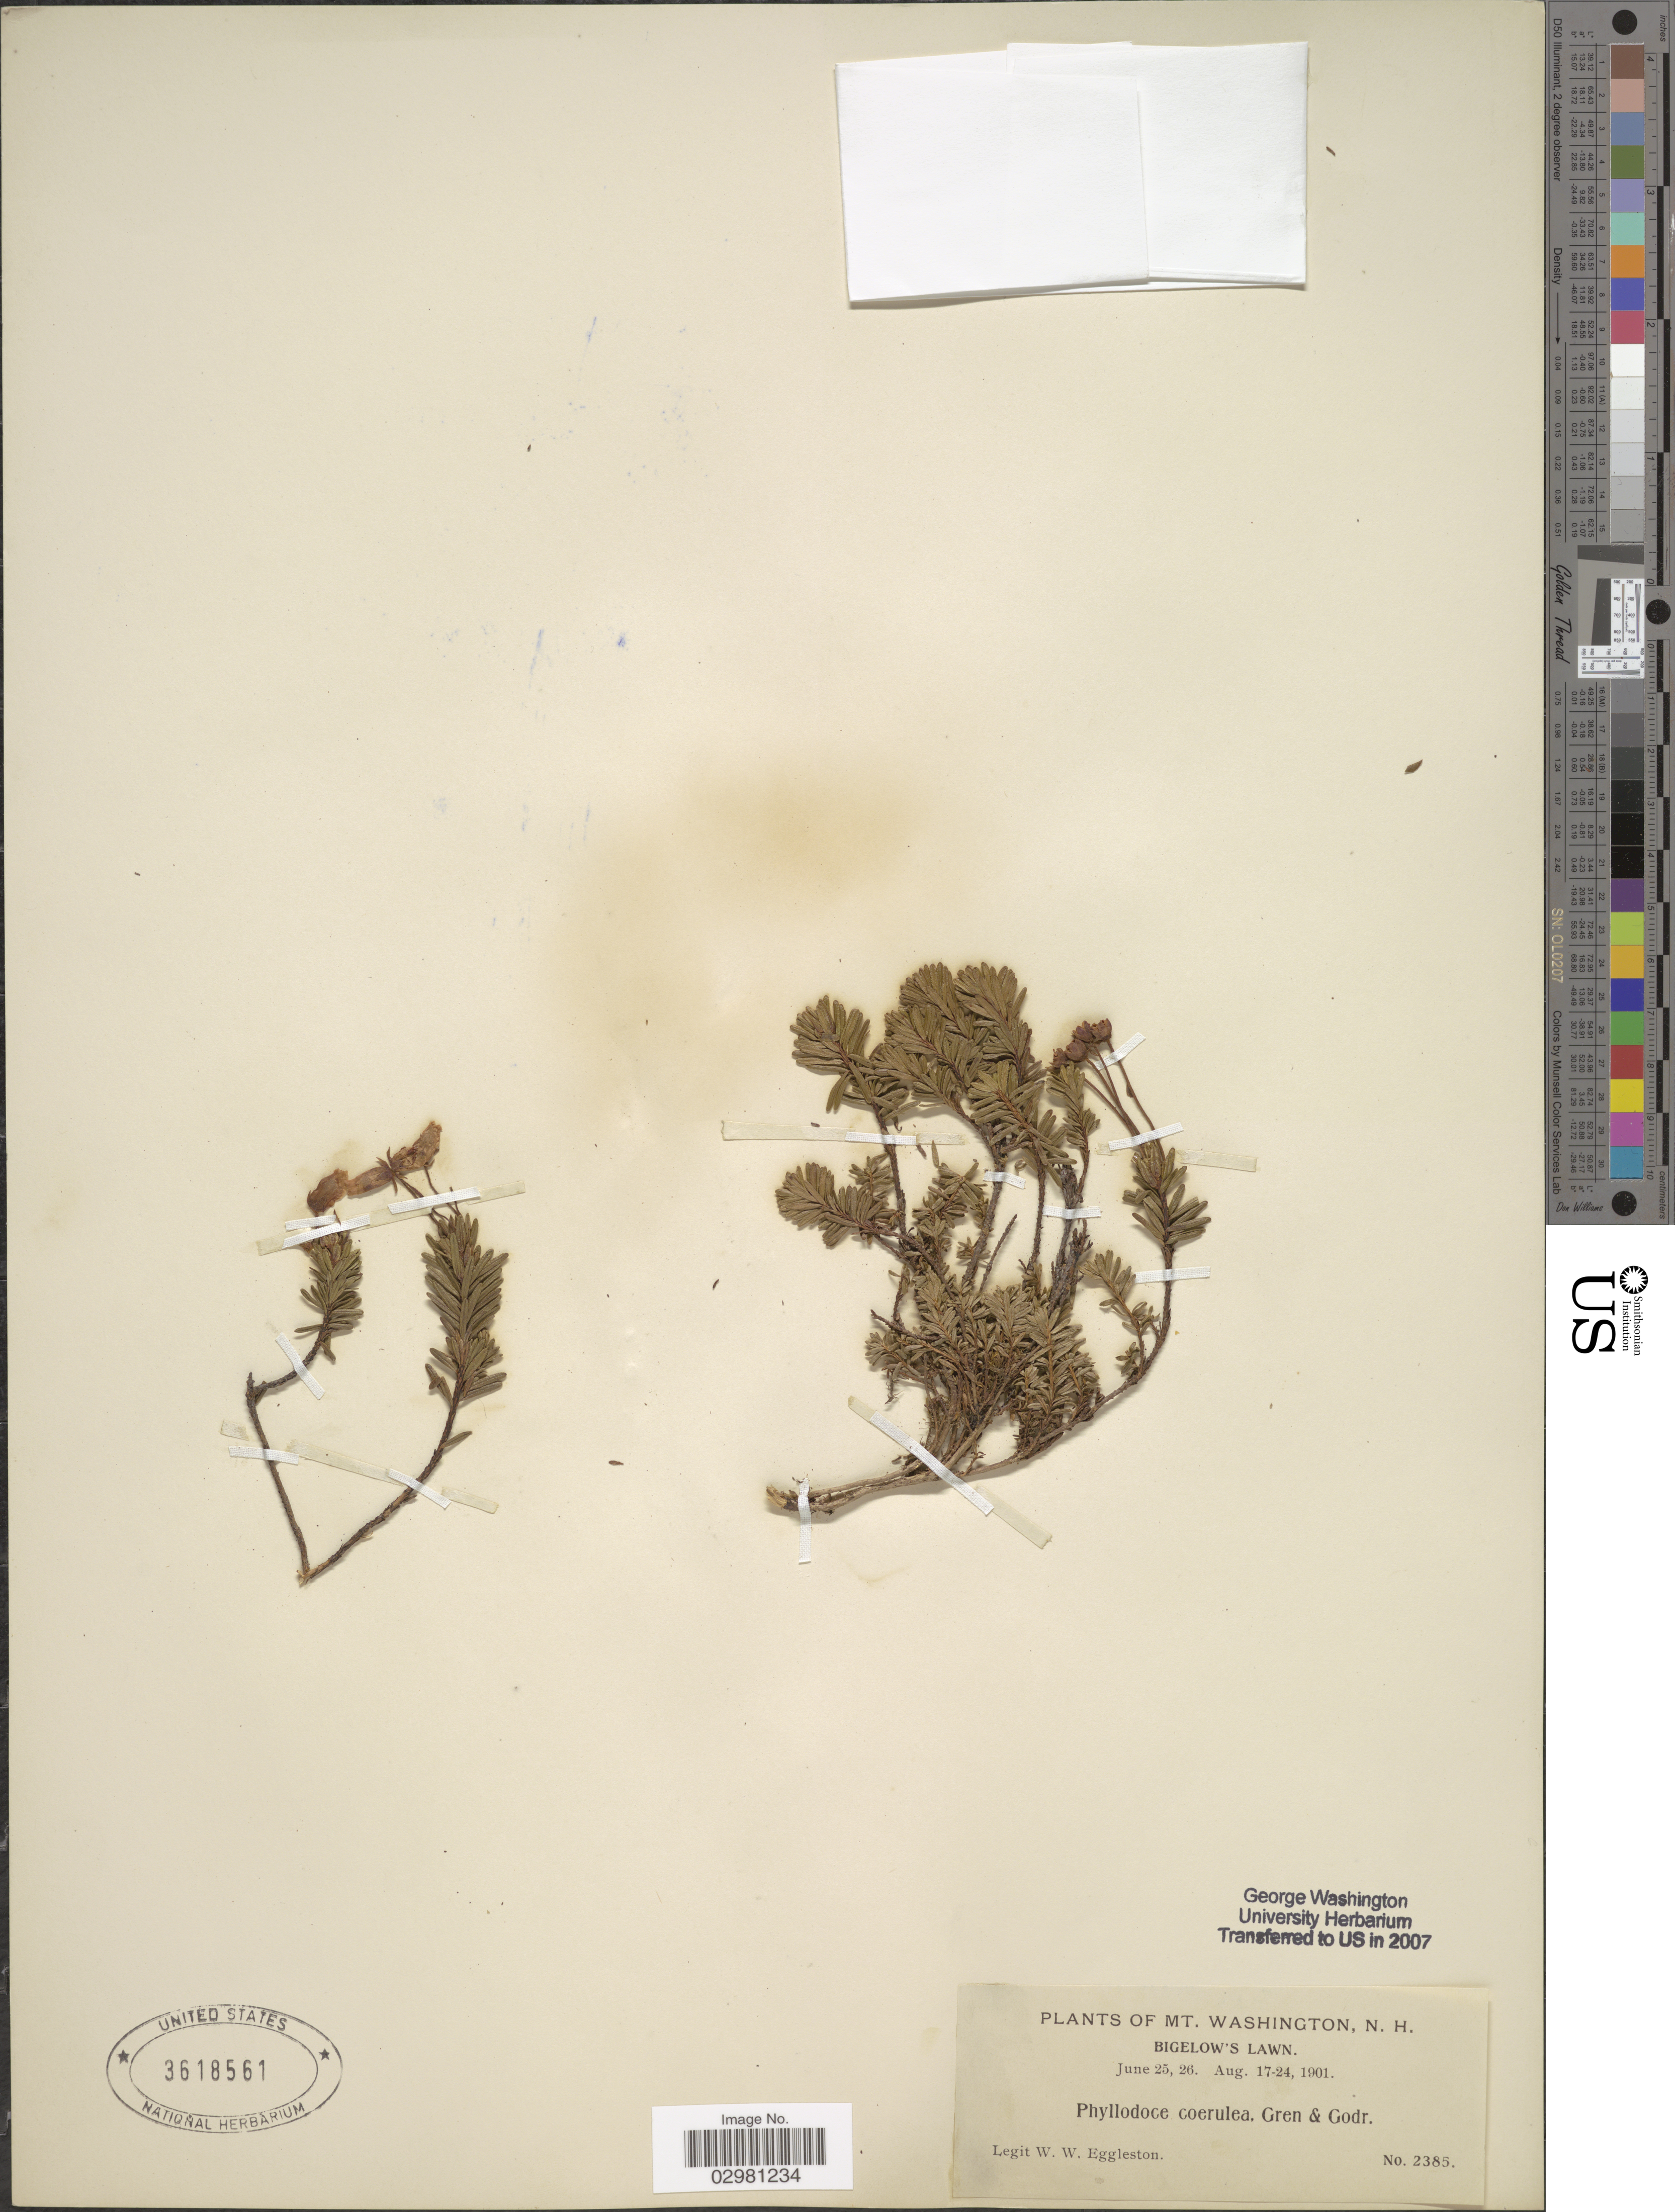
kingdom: Plantae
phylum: Tracheophyta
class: Magnoliopsida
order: Ericales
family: Ericaceae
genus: Phyllodoce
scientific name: Phyllodoce caerulea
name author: (L.) Bab.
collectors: W. W. Eggleston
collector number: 2385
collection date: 1901-06-25/1901-08-24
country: United States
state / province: New Hampshire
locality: Mt. Washington, Bigelow's Lawn.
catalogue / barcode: US 3618561